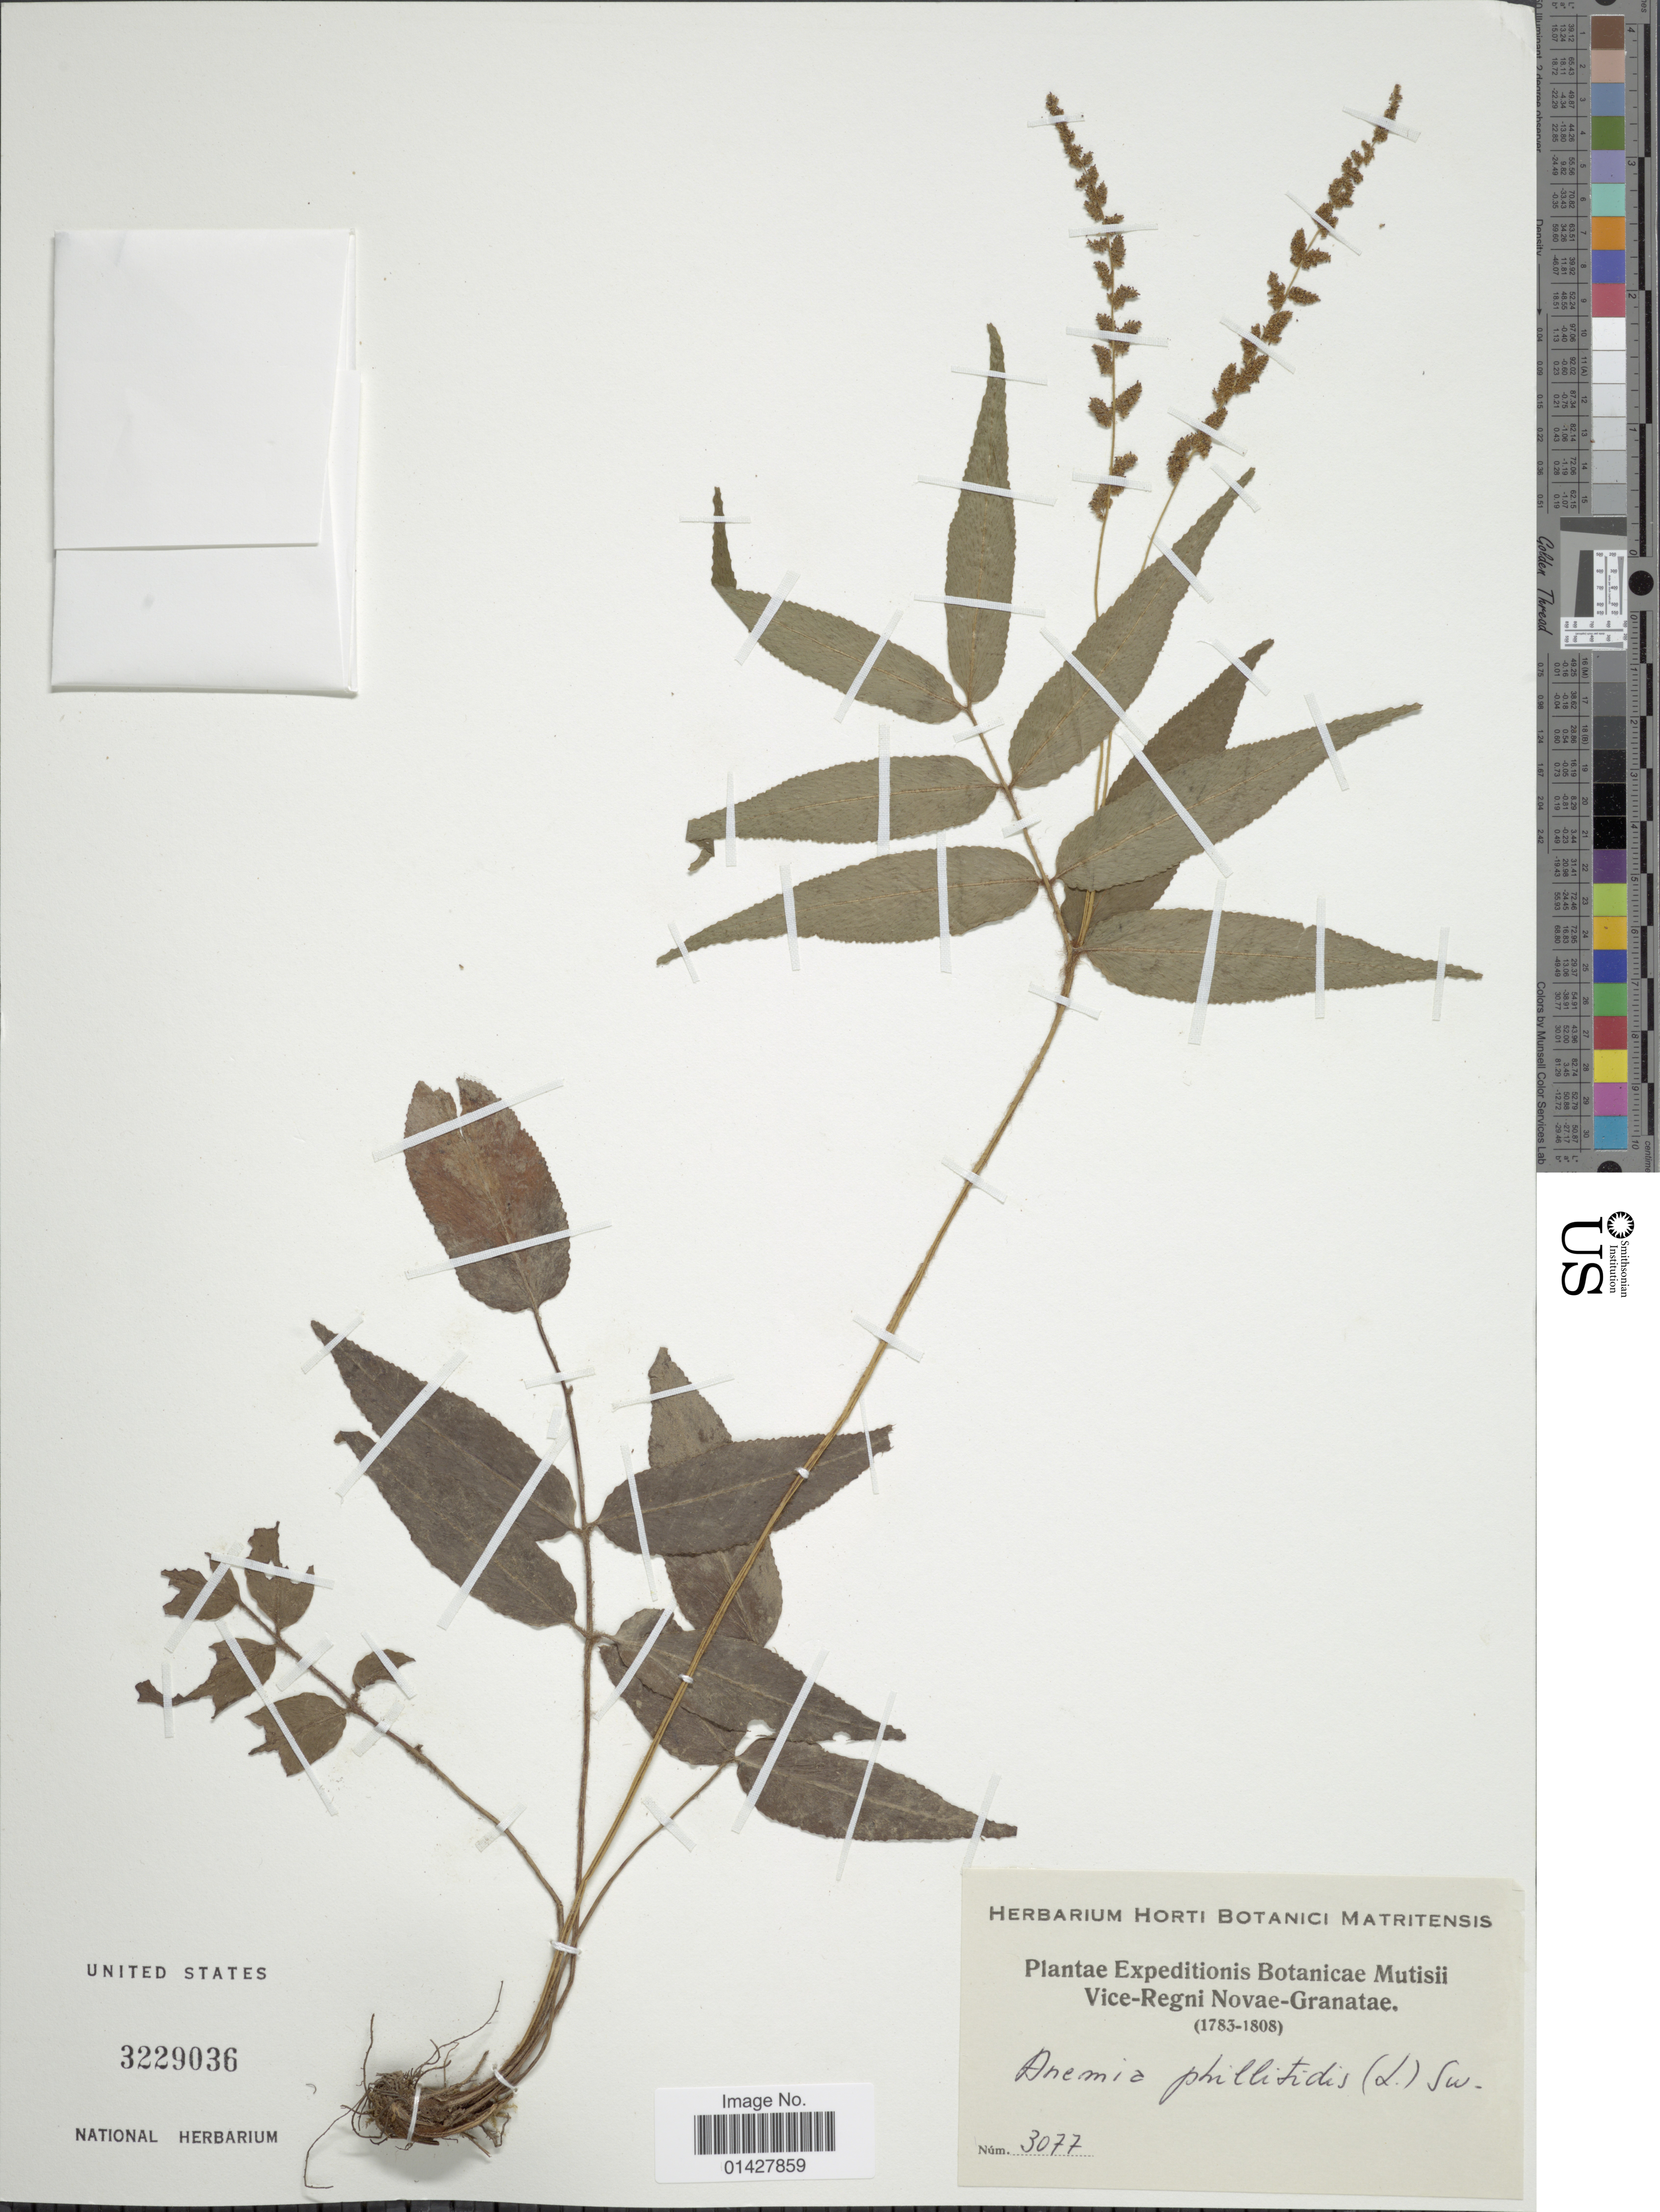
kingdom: Plantae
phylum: Tracheophyta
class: Polypodiopsida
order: Schizaeales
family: Anemiaceae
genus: Anemia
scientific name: Anemia phyllitidis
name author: (L.) Sw.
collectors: ex herb. Horti Botanici Matritensis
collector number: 3077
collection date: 1783/1808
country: Colombia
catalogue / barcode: US 3229036